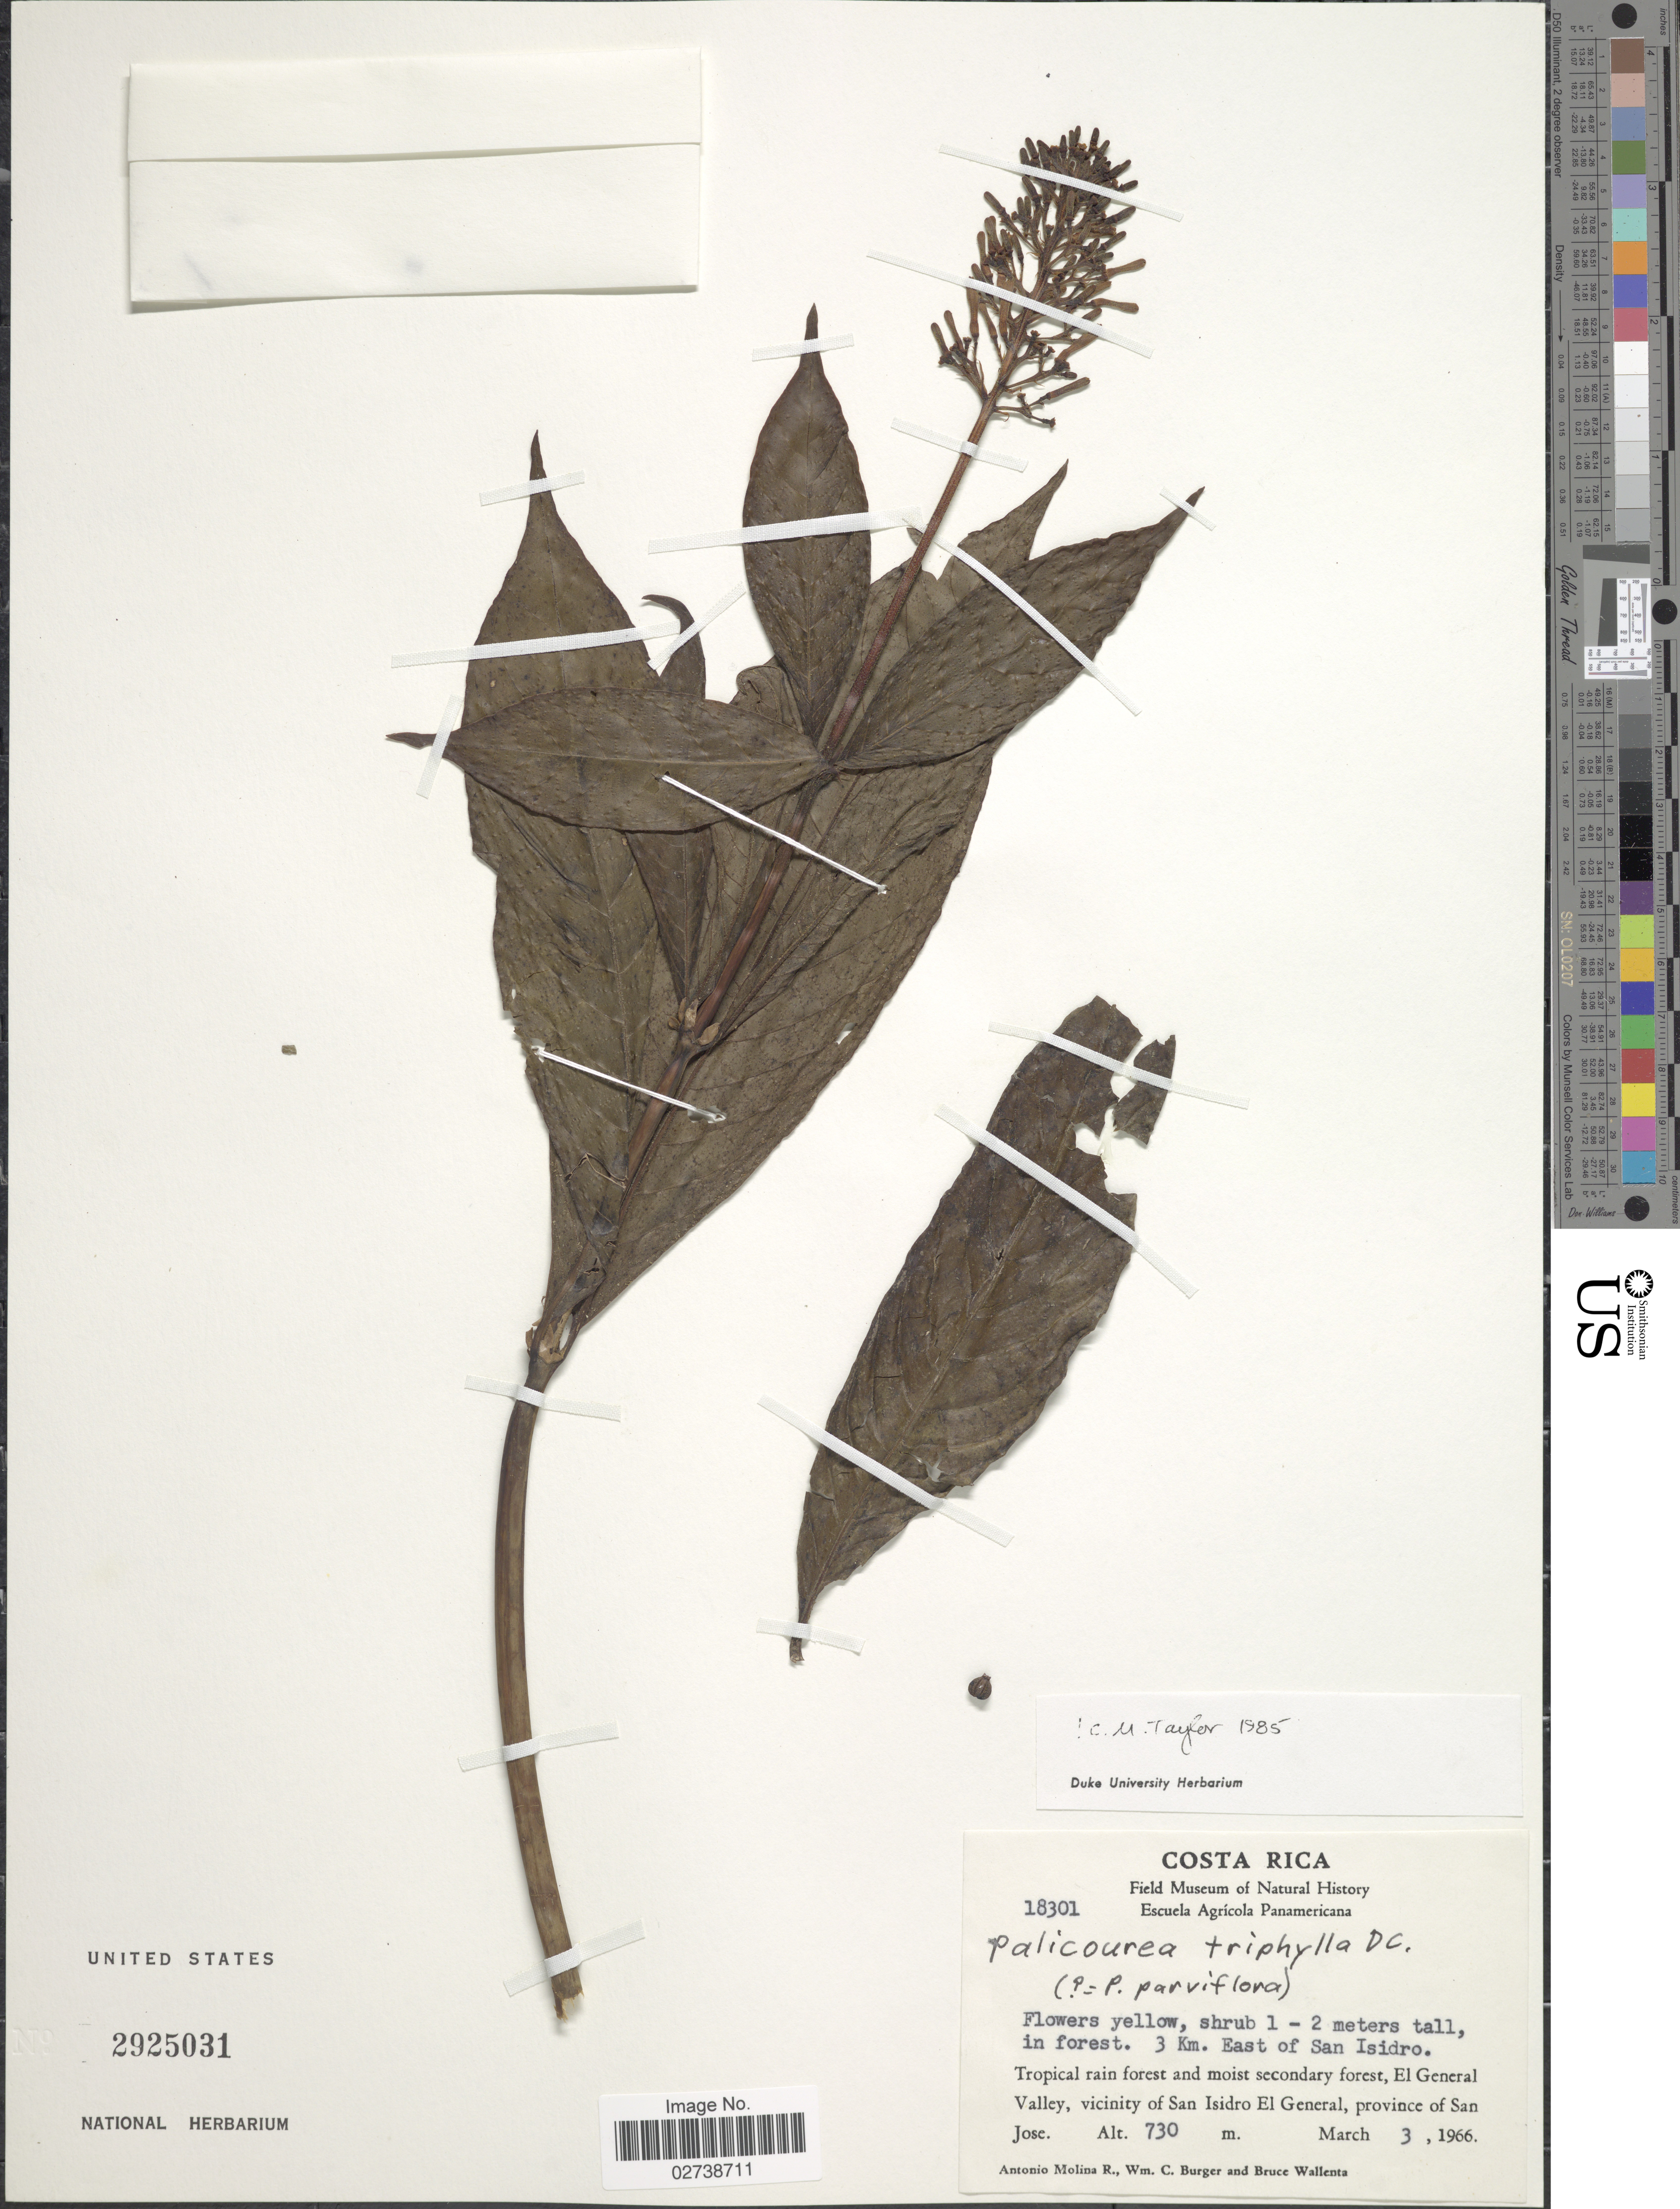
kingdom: Plantae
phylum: Tracheophyta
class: Magnoliopsida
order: Gentianales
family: Rubiaceae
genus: Palicourea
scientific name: Palicourea triphylla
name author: DC.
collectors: A. Molina R., W. Burger & B. Wallenta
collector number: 18301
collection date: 1966-03-03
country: Costa Rica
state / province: San José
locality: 3 Km. East of San Isidro, Tropical rain forest and moist secondary forest, El General Valley, vicinity of San Isidro El General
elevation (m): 730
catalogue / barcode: US 2925031